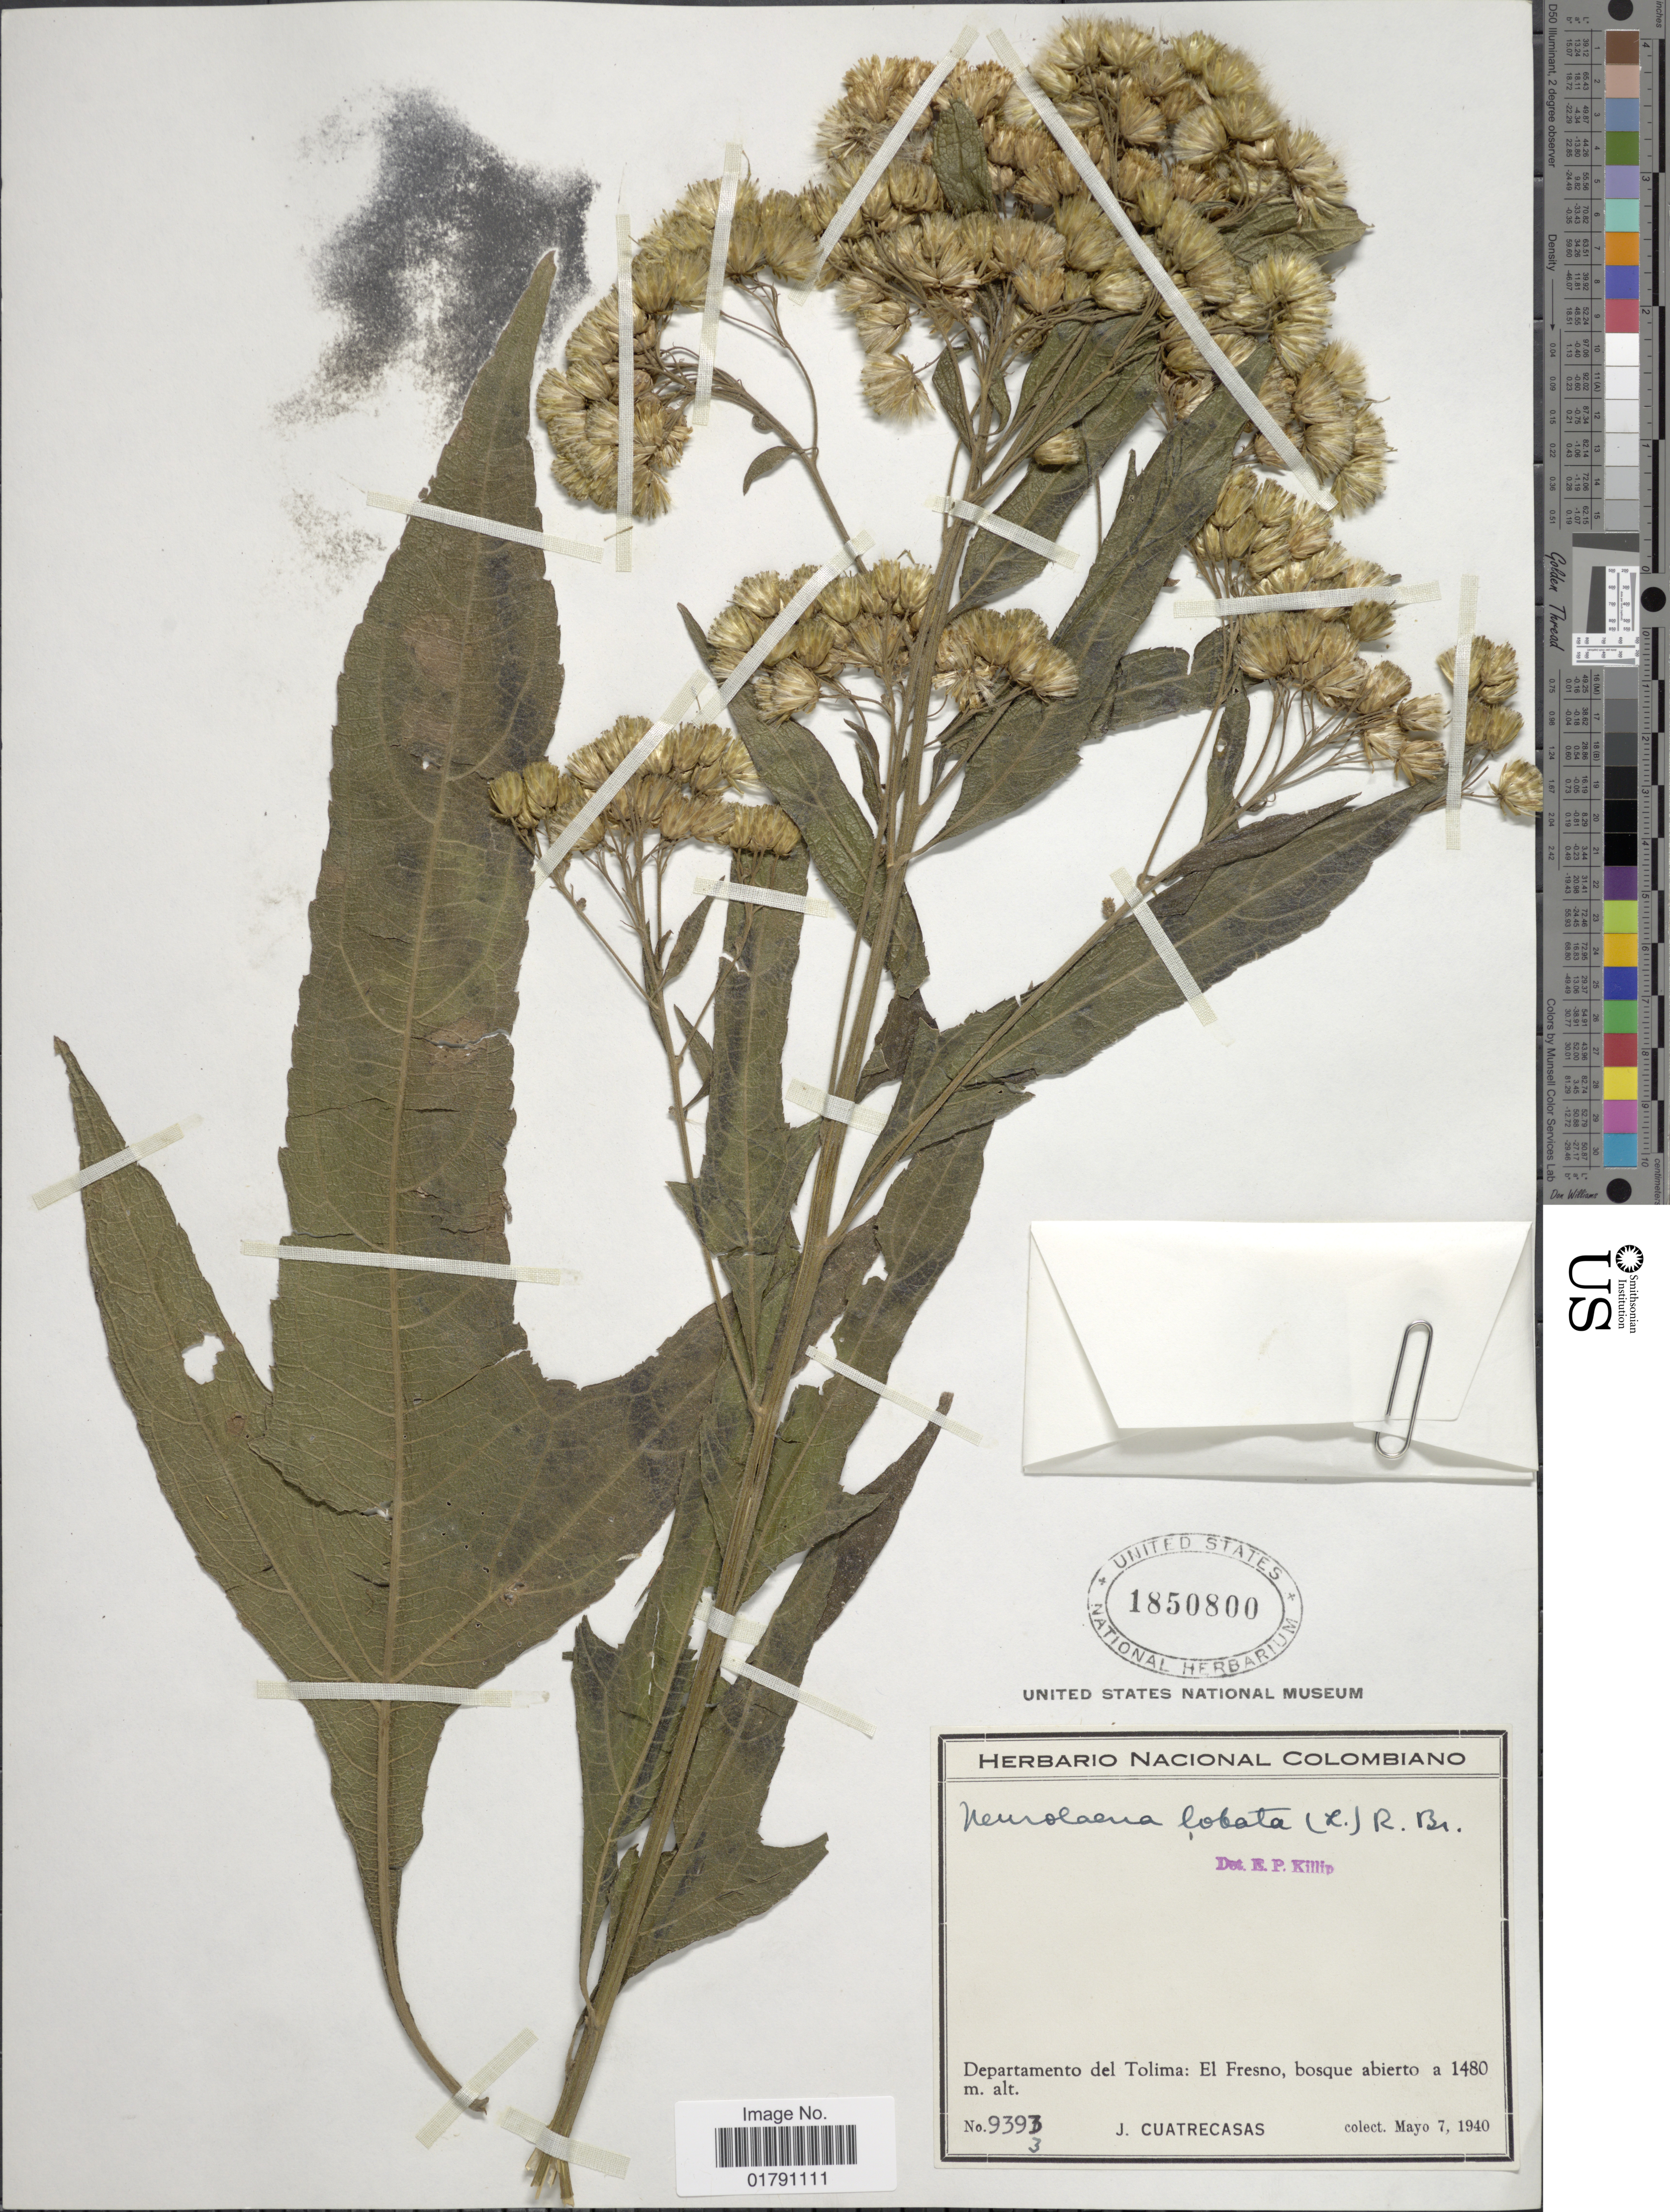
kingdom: Plantae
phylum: Tracheophyta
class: Magnoliopsida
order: Asterales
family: Asteraceae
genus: Neurolaena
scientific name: Neurolaena lobata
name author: (L.) R. Br. ex Cass.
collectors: J. Cuatrecasas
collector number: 9393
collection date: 1940-05-07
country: Colombia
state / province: Tolima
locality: El Fresno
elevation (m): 1480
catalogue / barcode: US 1850800